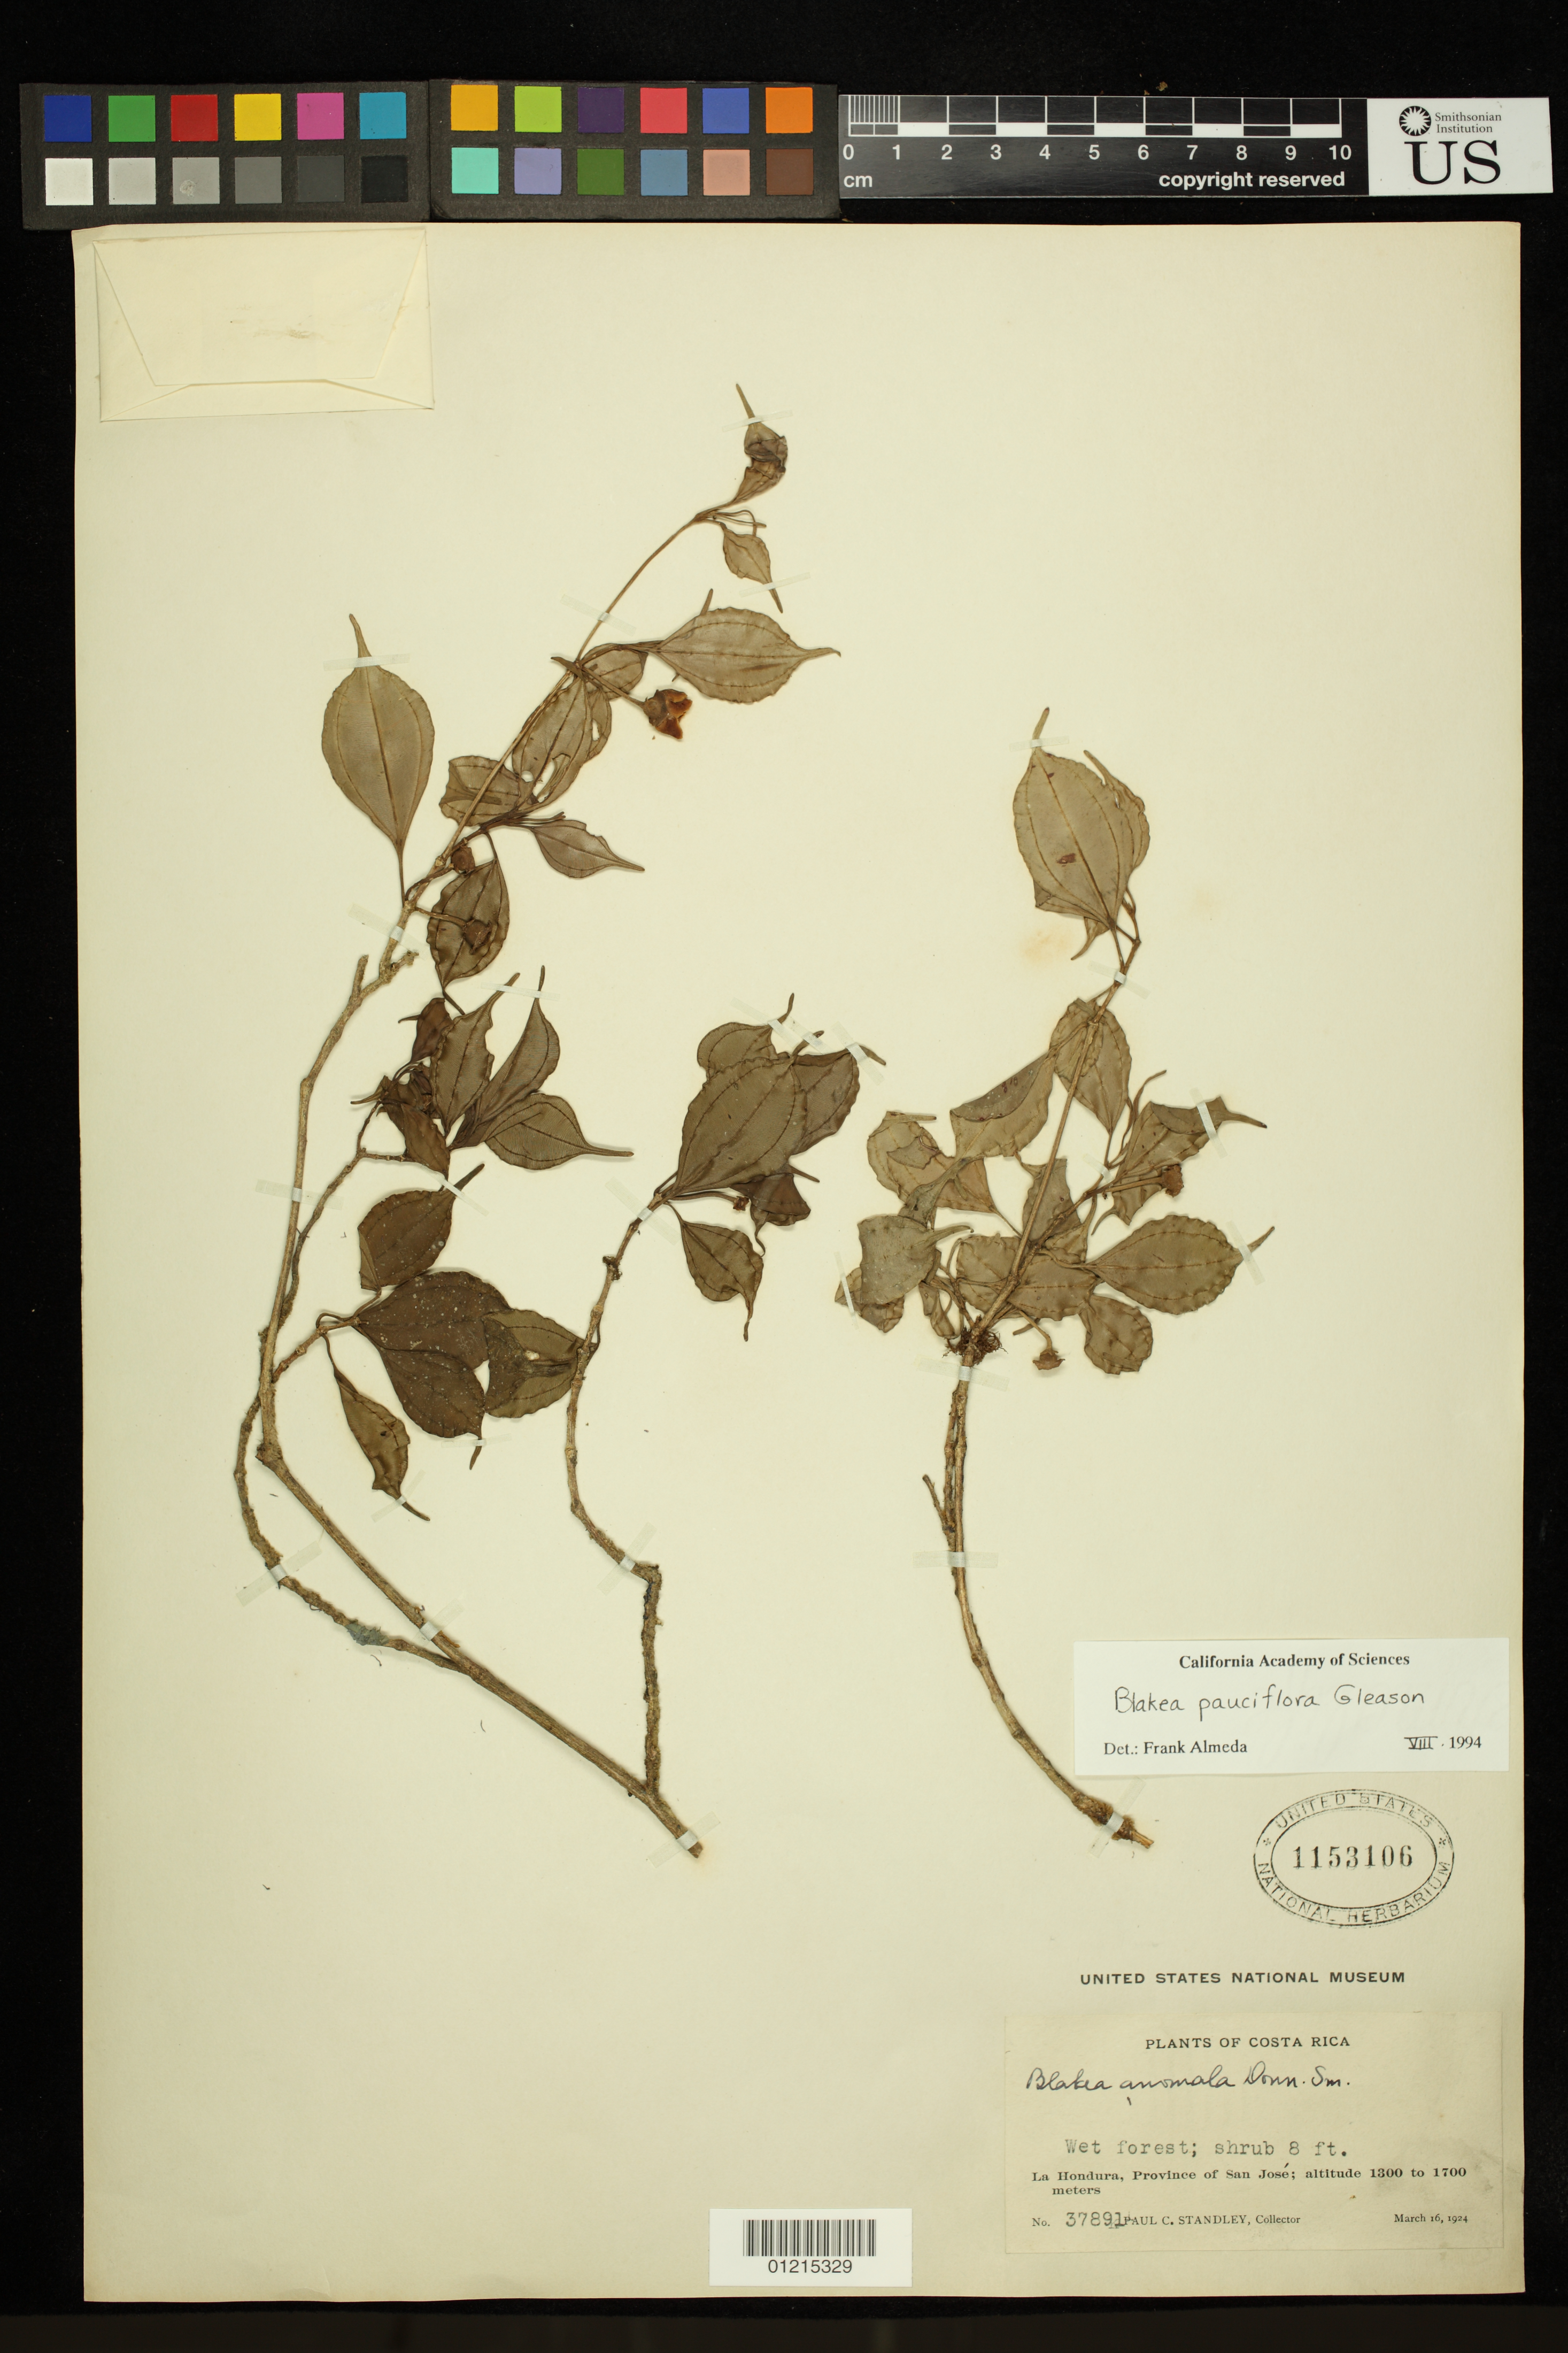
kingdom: Plantae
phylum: Tracheophyta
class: Magnoliopsida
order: Myrtales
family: Melastomataceae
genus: Blakea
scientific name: Blakea pauciflora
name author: Gleason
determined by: Almeda, F.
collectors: P. C. Standley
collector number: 37891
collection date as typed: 16 Mar 1924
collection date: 1924-03-16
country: Costa Rica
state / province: San José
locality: La Hondura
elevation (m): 1300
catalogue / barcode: US 1153106